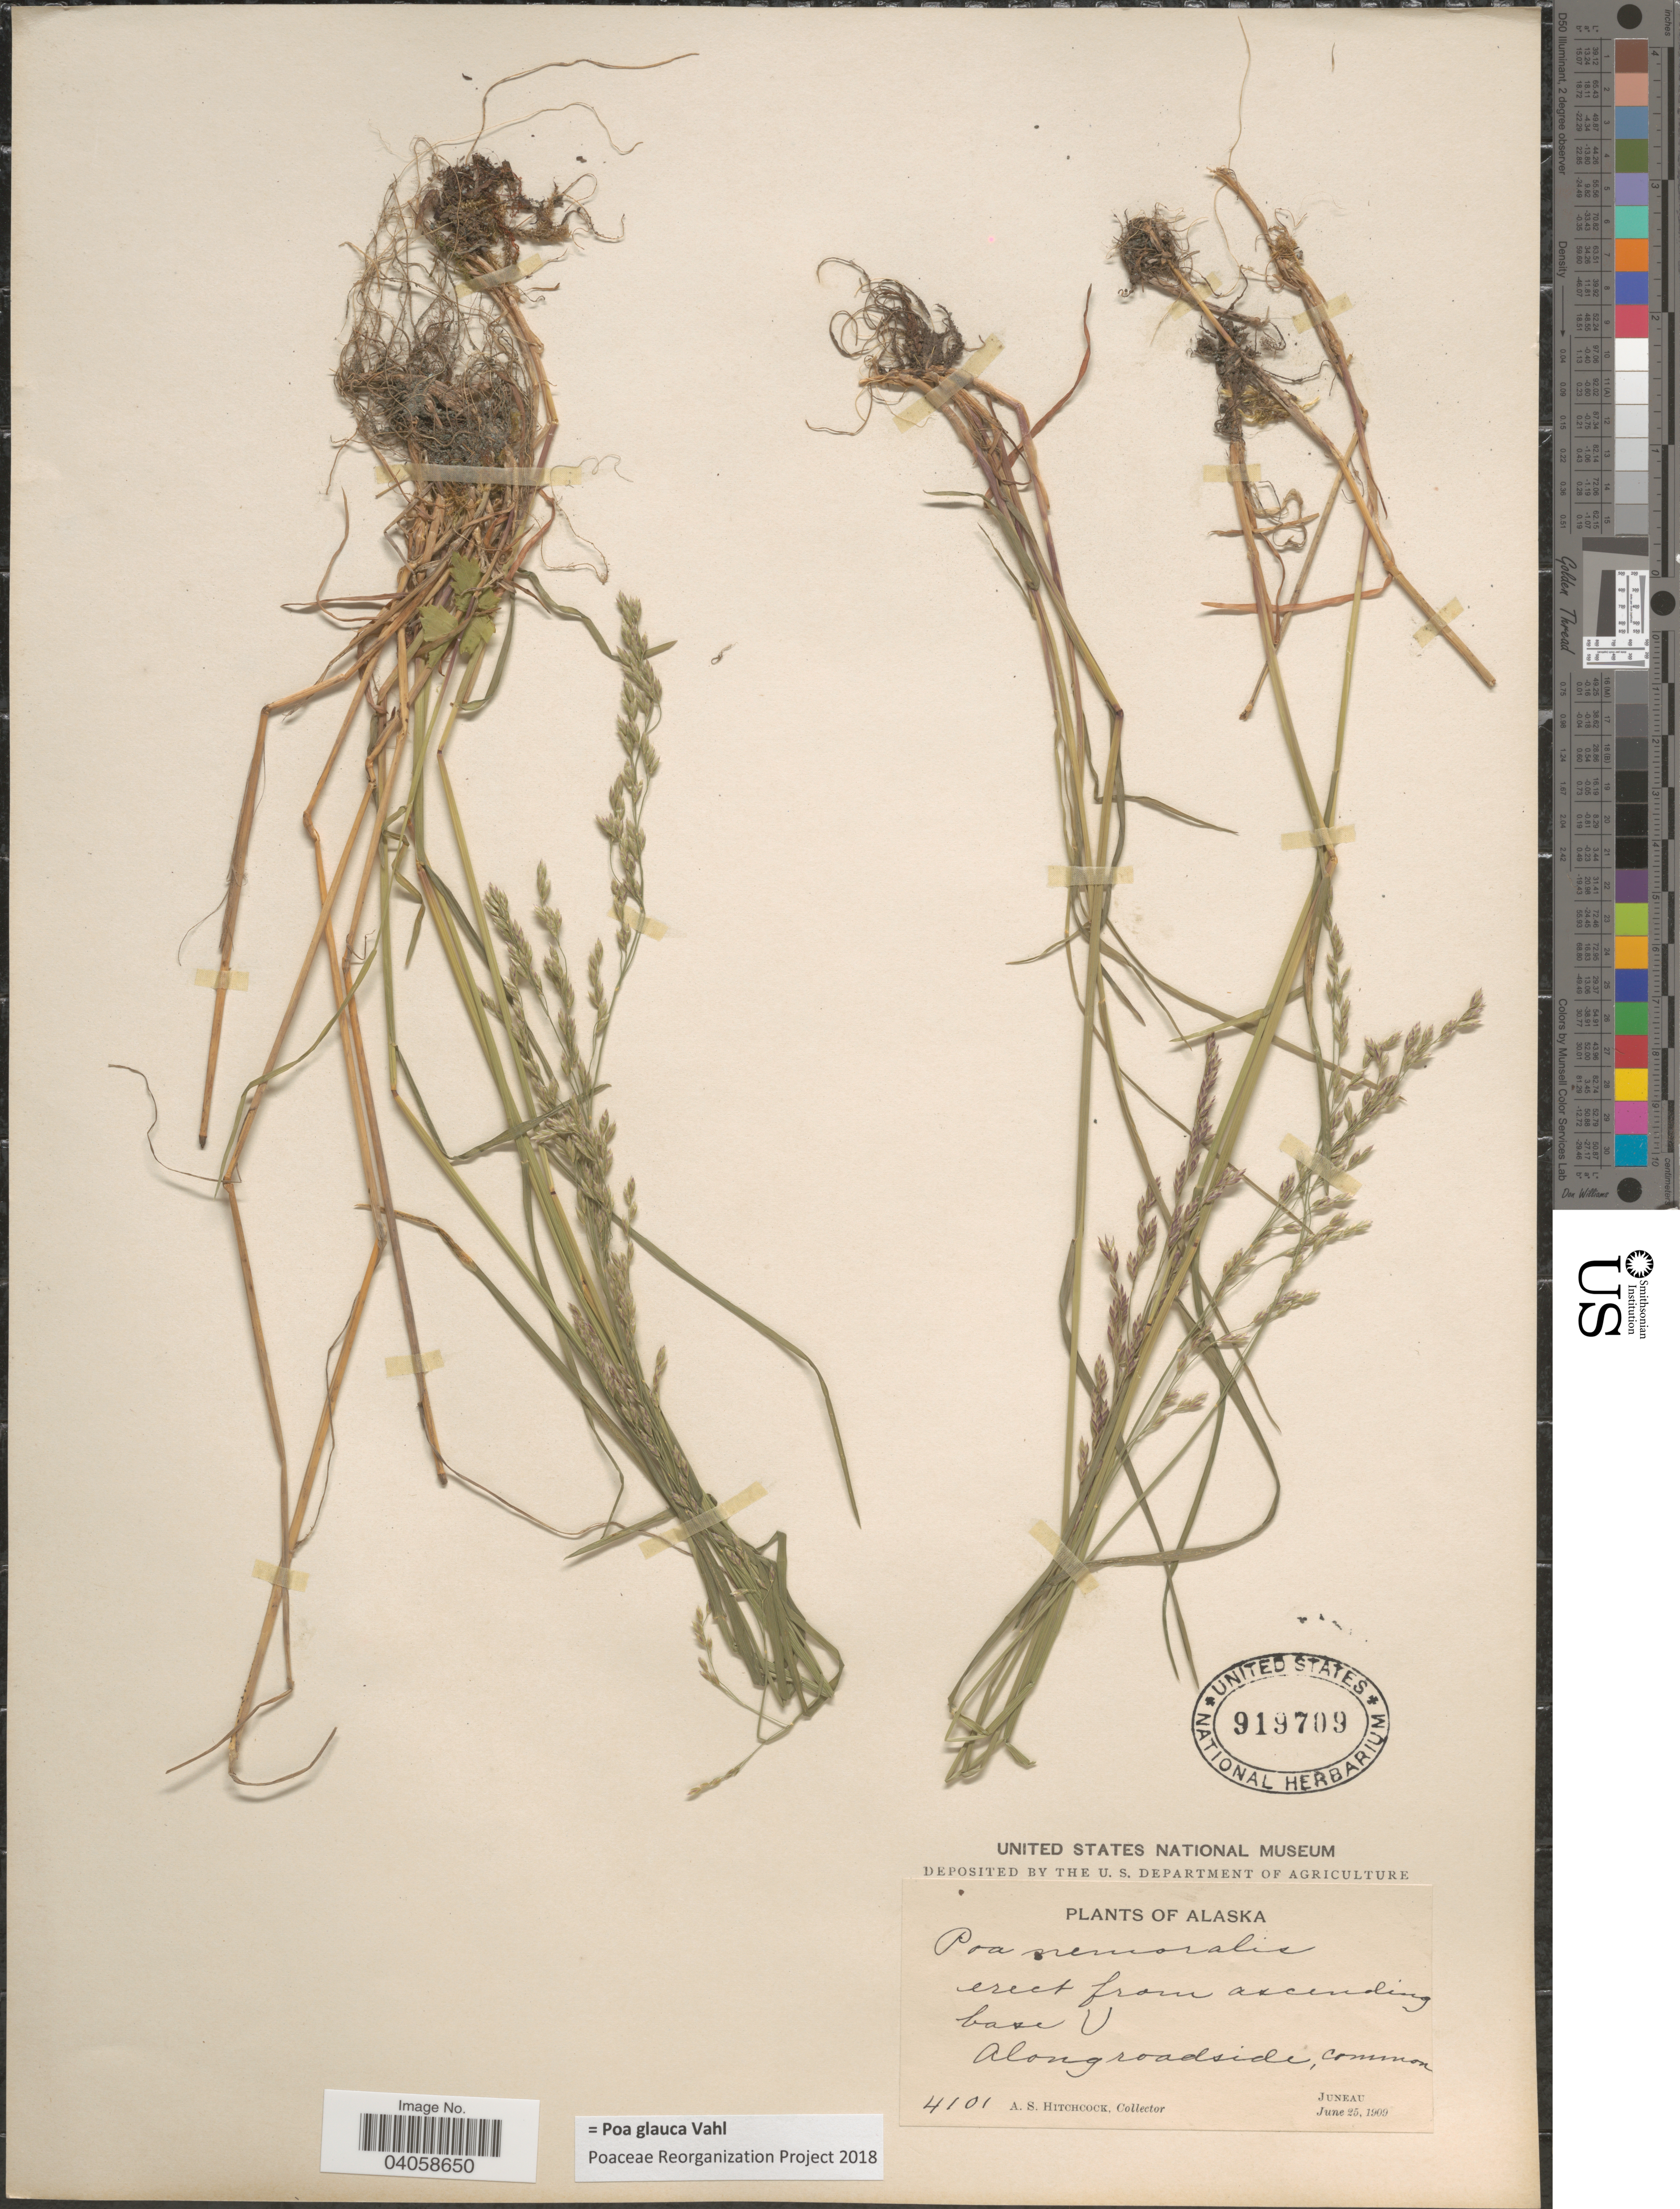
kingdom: Plantae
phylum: Tracheophyta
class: Liliopsida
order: Poales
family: Poaceae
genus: Poa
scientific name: Poa glauca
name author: Vahl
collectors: A. S. Hitchcock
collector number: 4101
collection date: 1909-06-25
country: United States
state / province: Alaska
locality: Along roadside, common. Juneau.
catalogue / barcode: US 919709